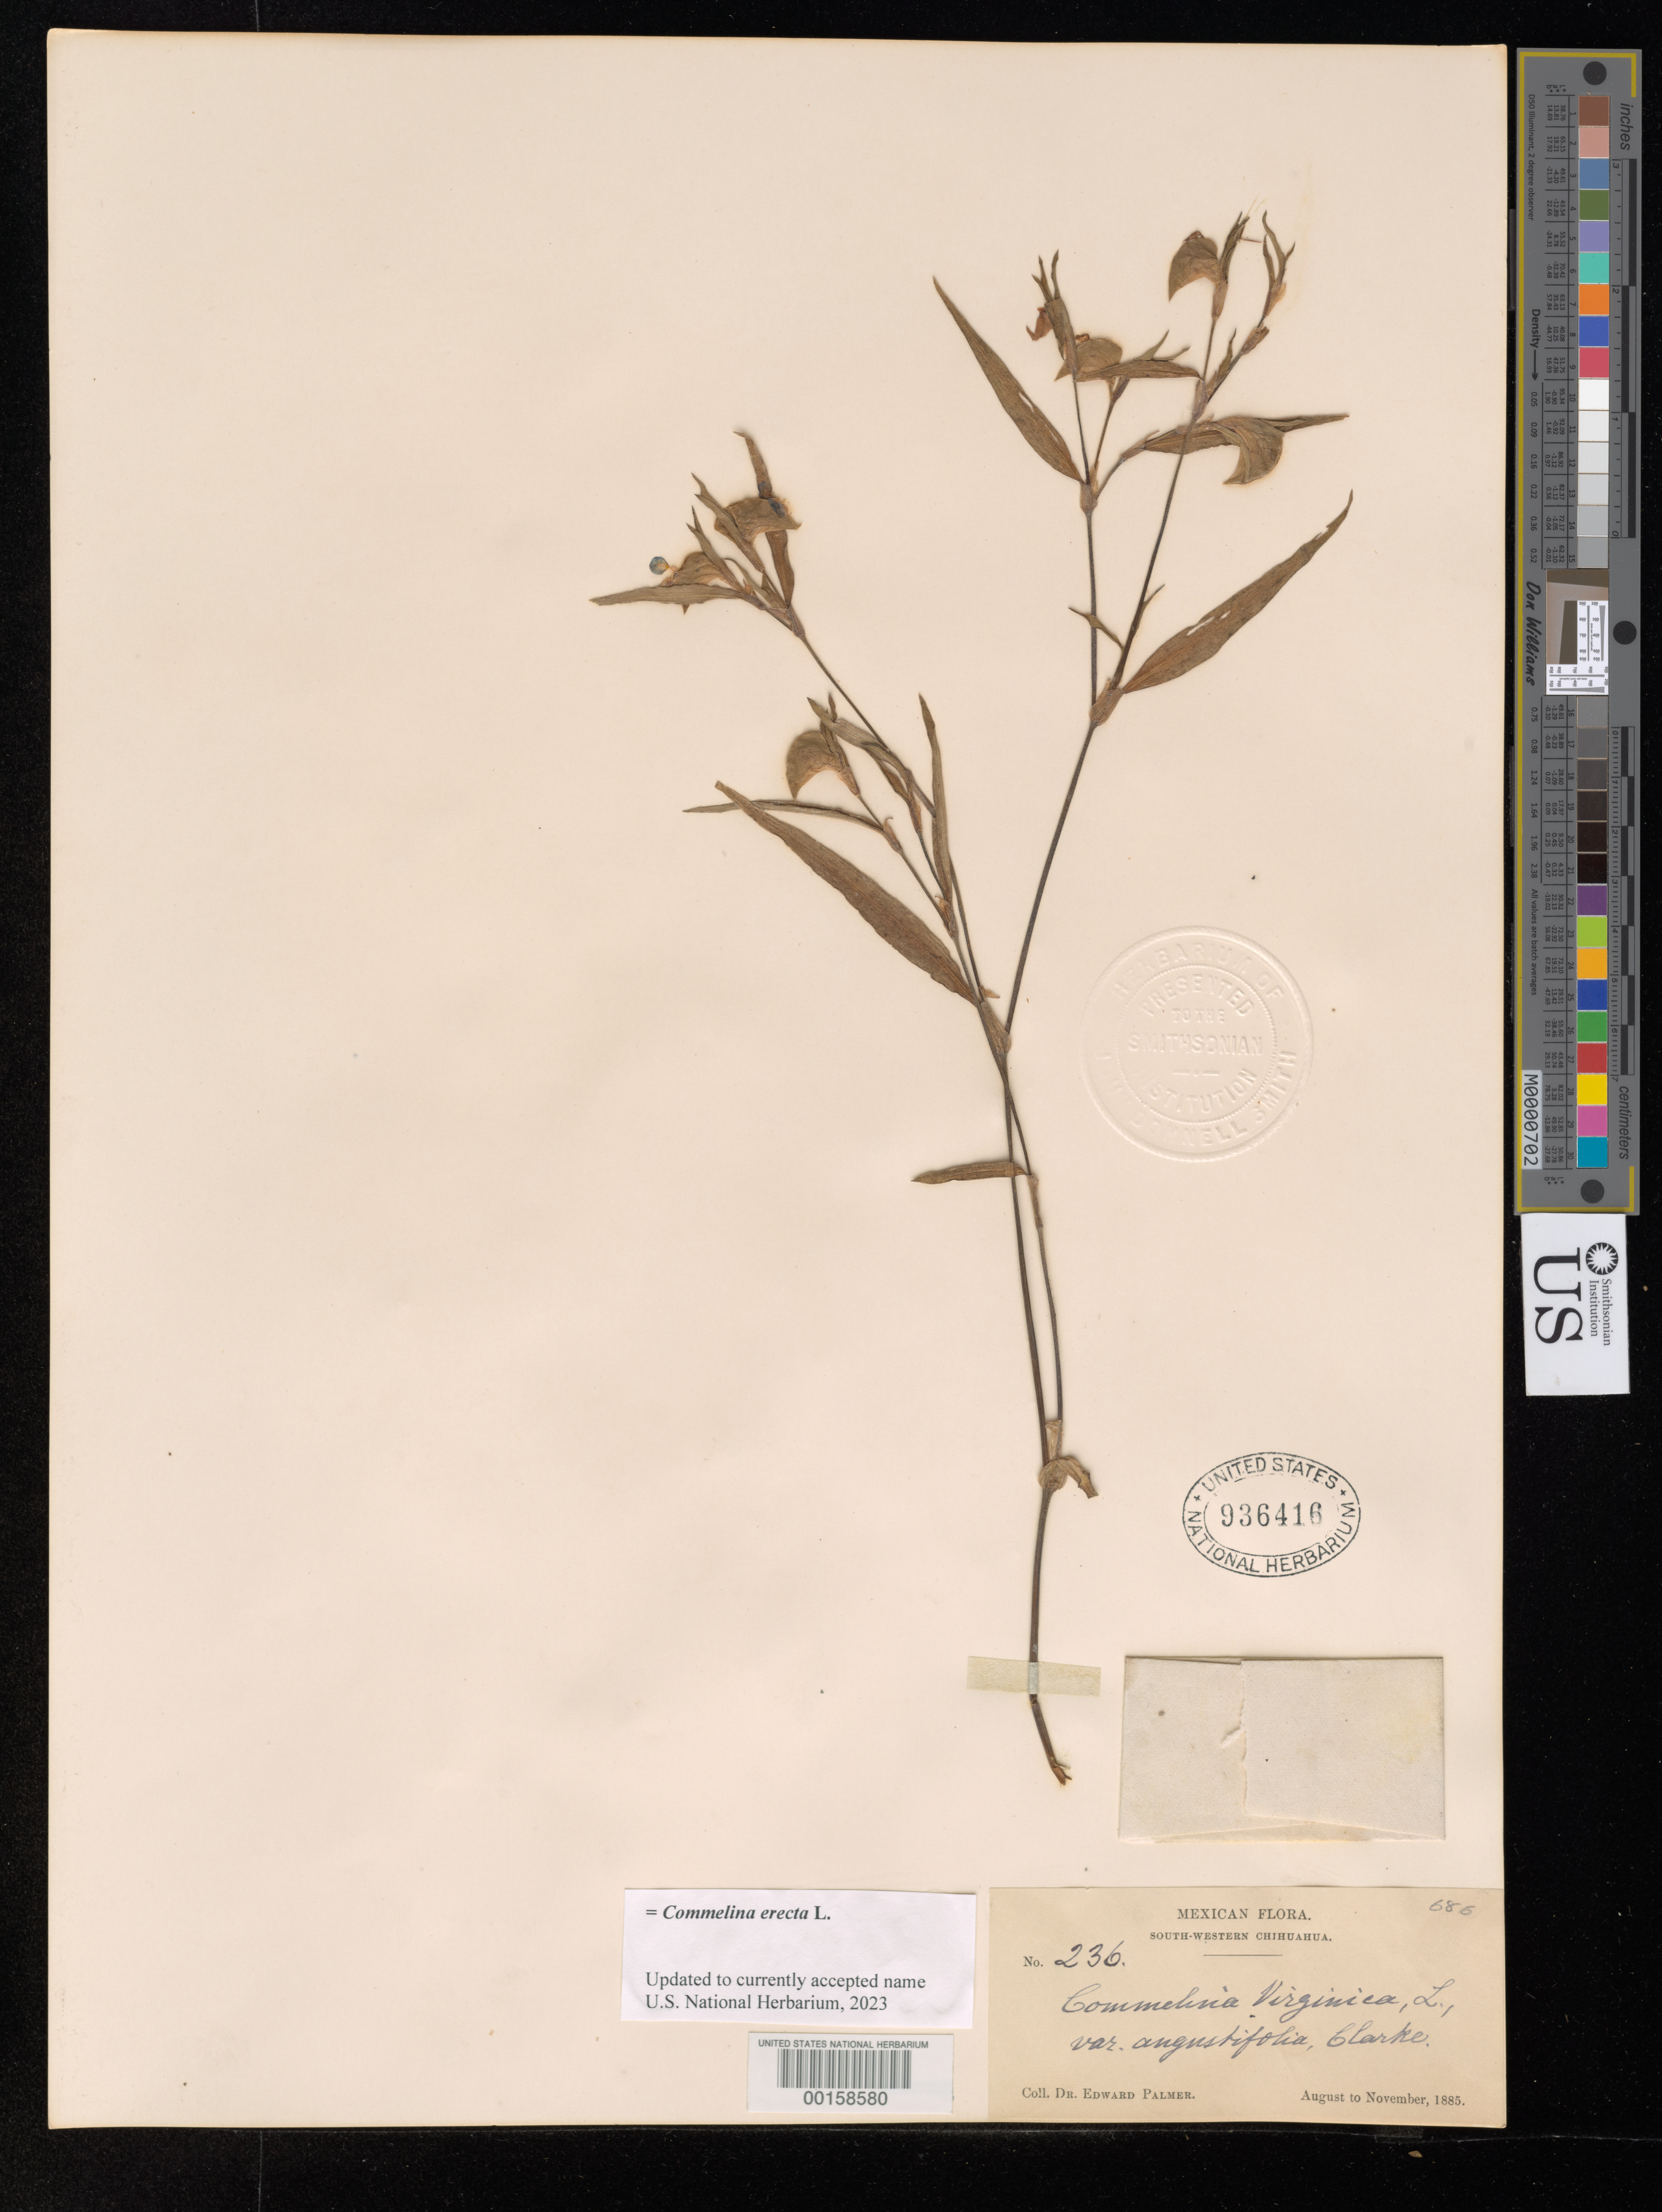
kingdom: Plantae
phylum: Tracheophyta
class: Liliopsida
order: Commelinales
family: Commelinaceae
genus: Commelina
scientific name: Commelina erecta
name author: L.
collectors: E. Palmer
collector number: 236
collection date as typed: Aug 1885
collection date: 1885-08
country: Mexico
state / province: Chihuahua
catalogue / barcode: US 936416